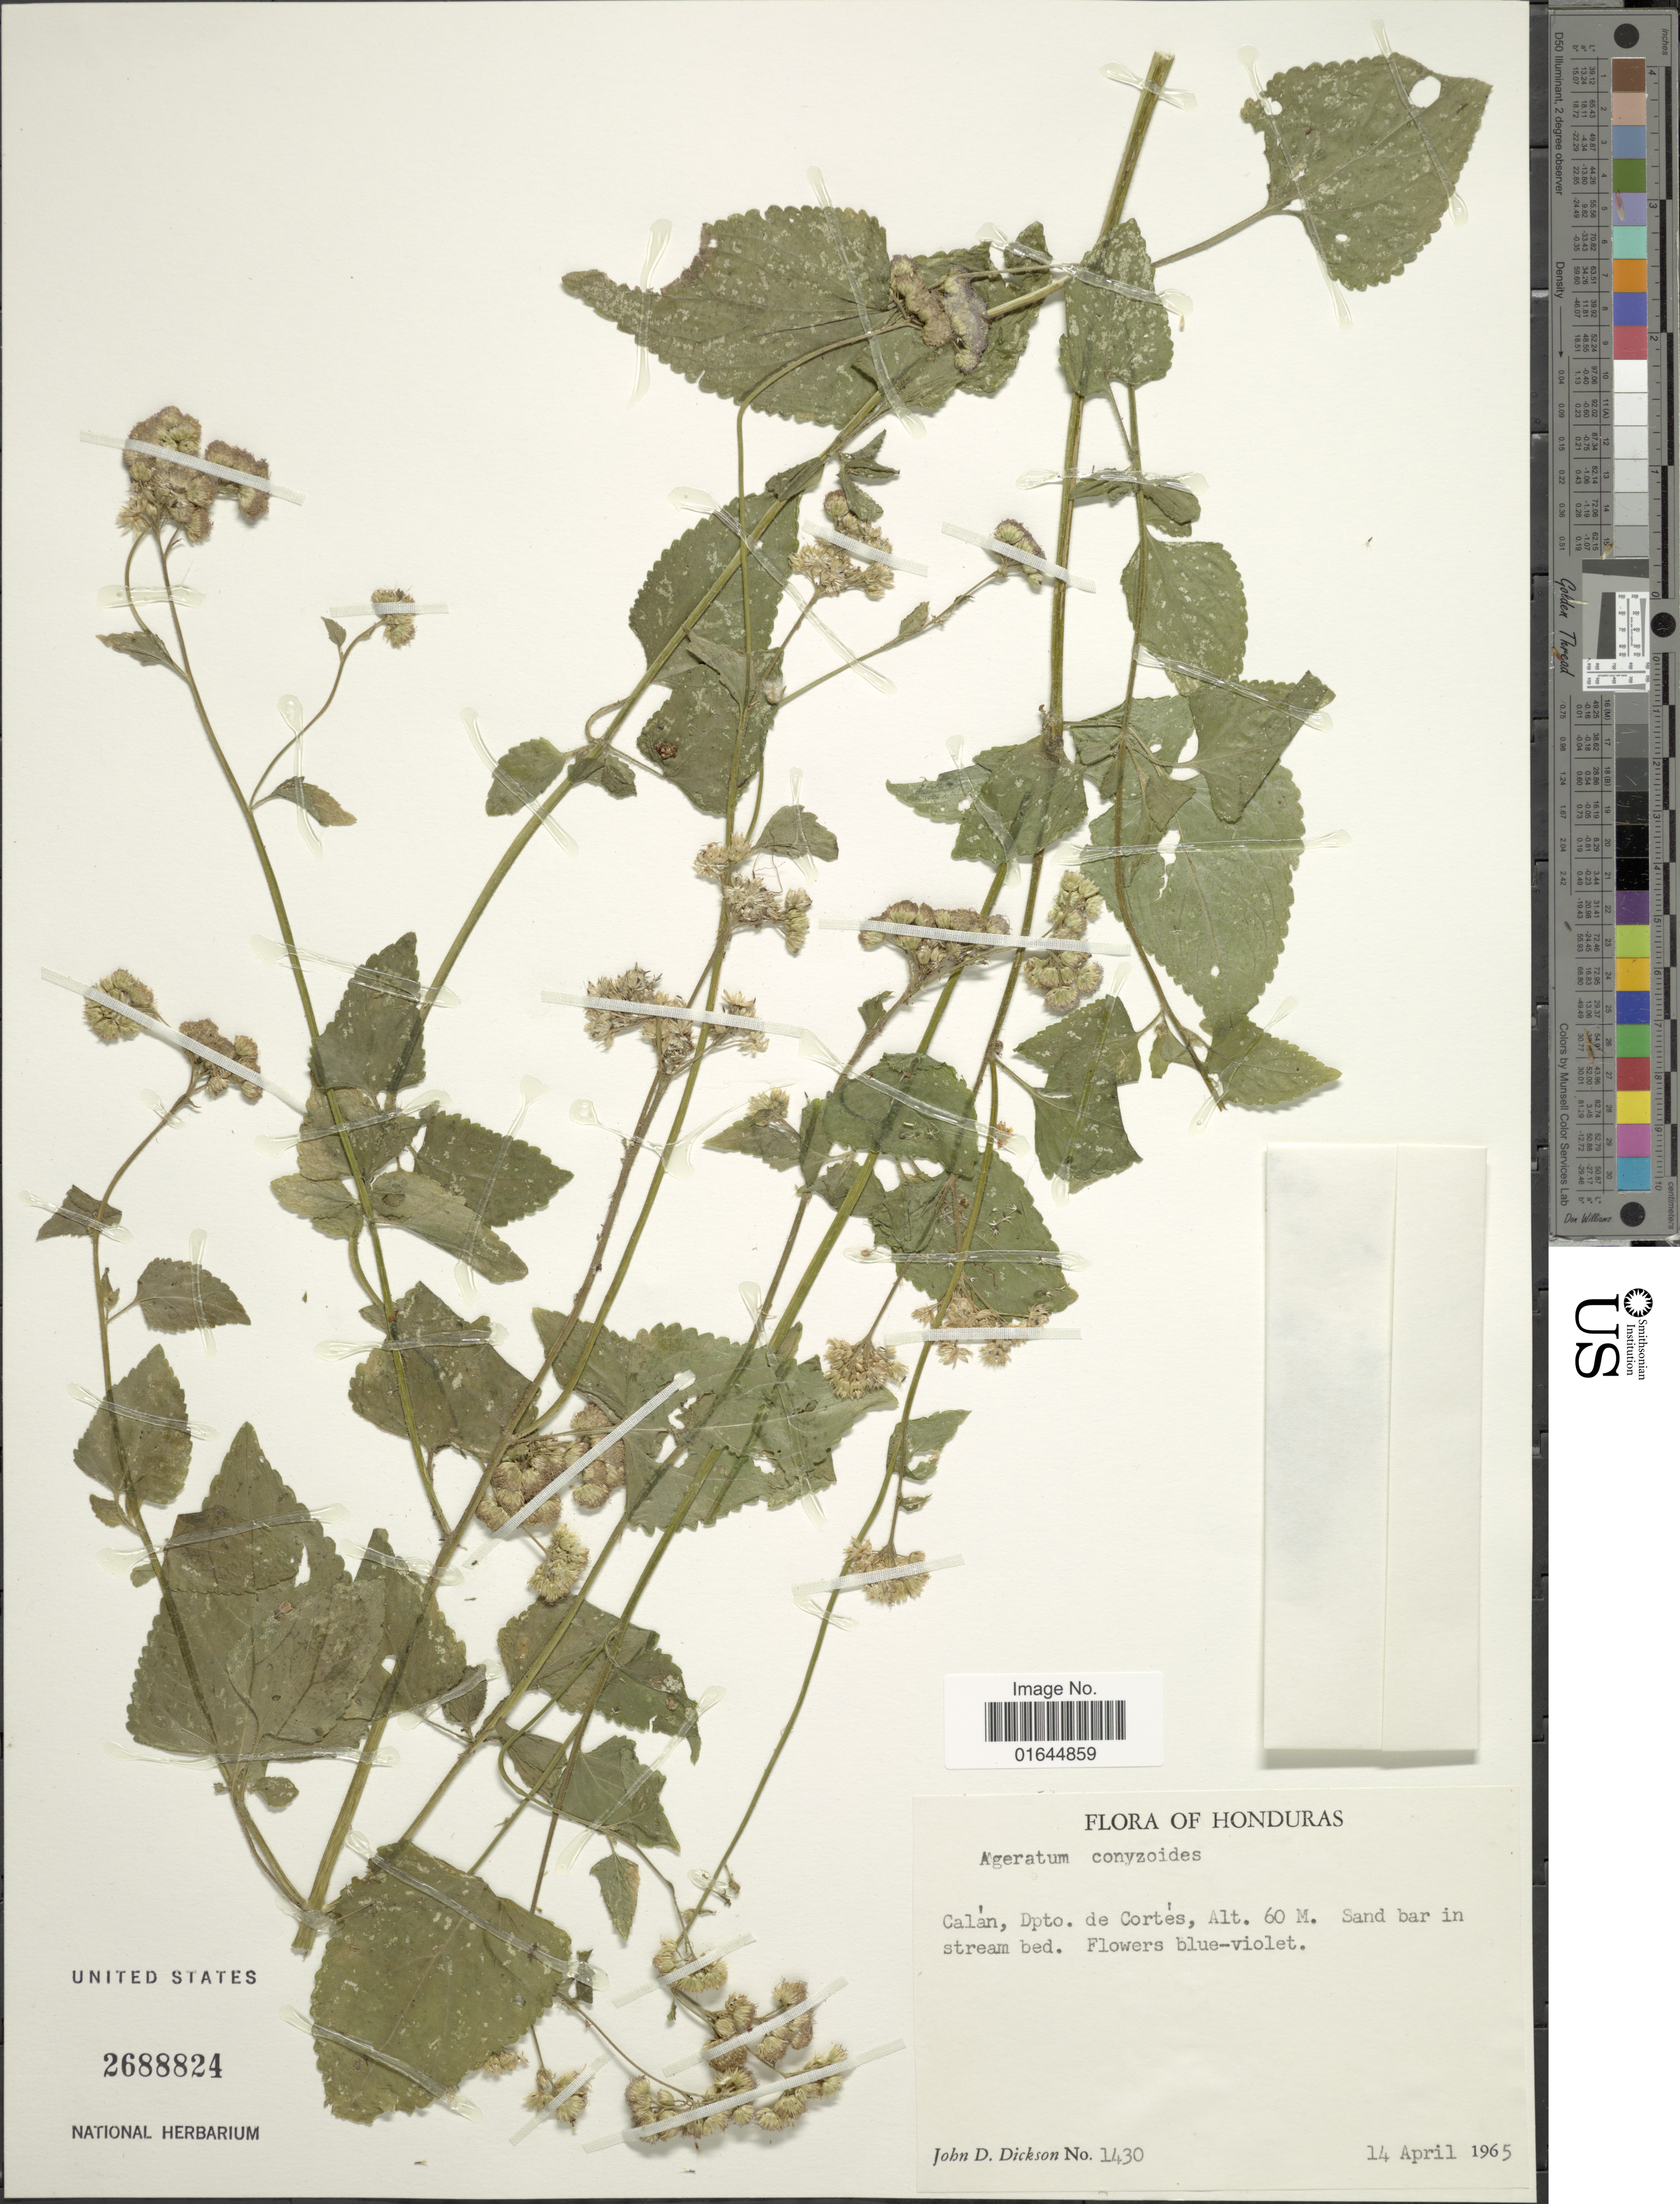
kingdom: Plantae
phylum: Tracheophyta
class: Magnoliopsida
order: Asterales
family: Asteraceae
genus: Ageratum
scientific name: Ageratum houstonianum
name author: Mill.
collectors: J. Dickson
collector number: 1430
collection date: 1965-04-14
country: Honduras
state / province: Cortés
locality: Honduras, Calán, Dpto. de Cortés. San bar in stream bed.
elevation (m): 60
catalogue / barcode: US 2688824